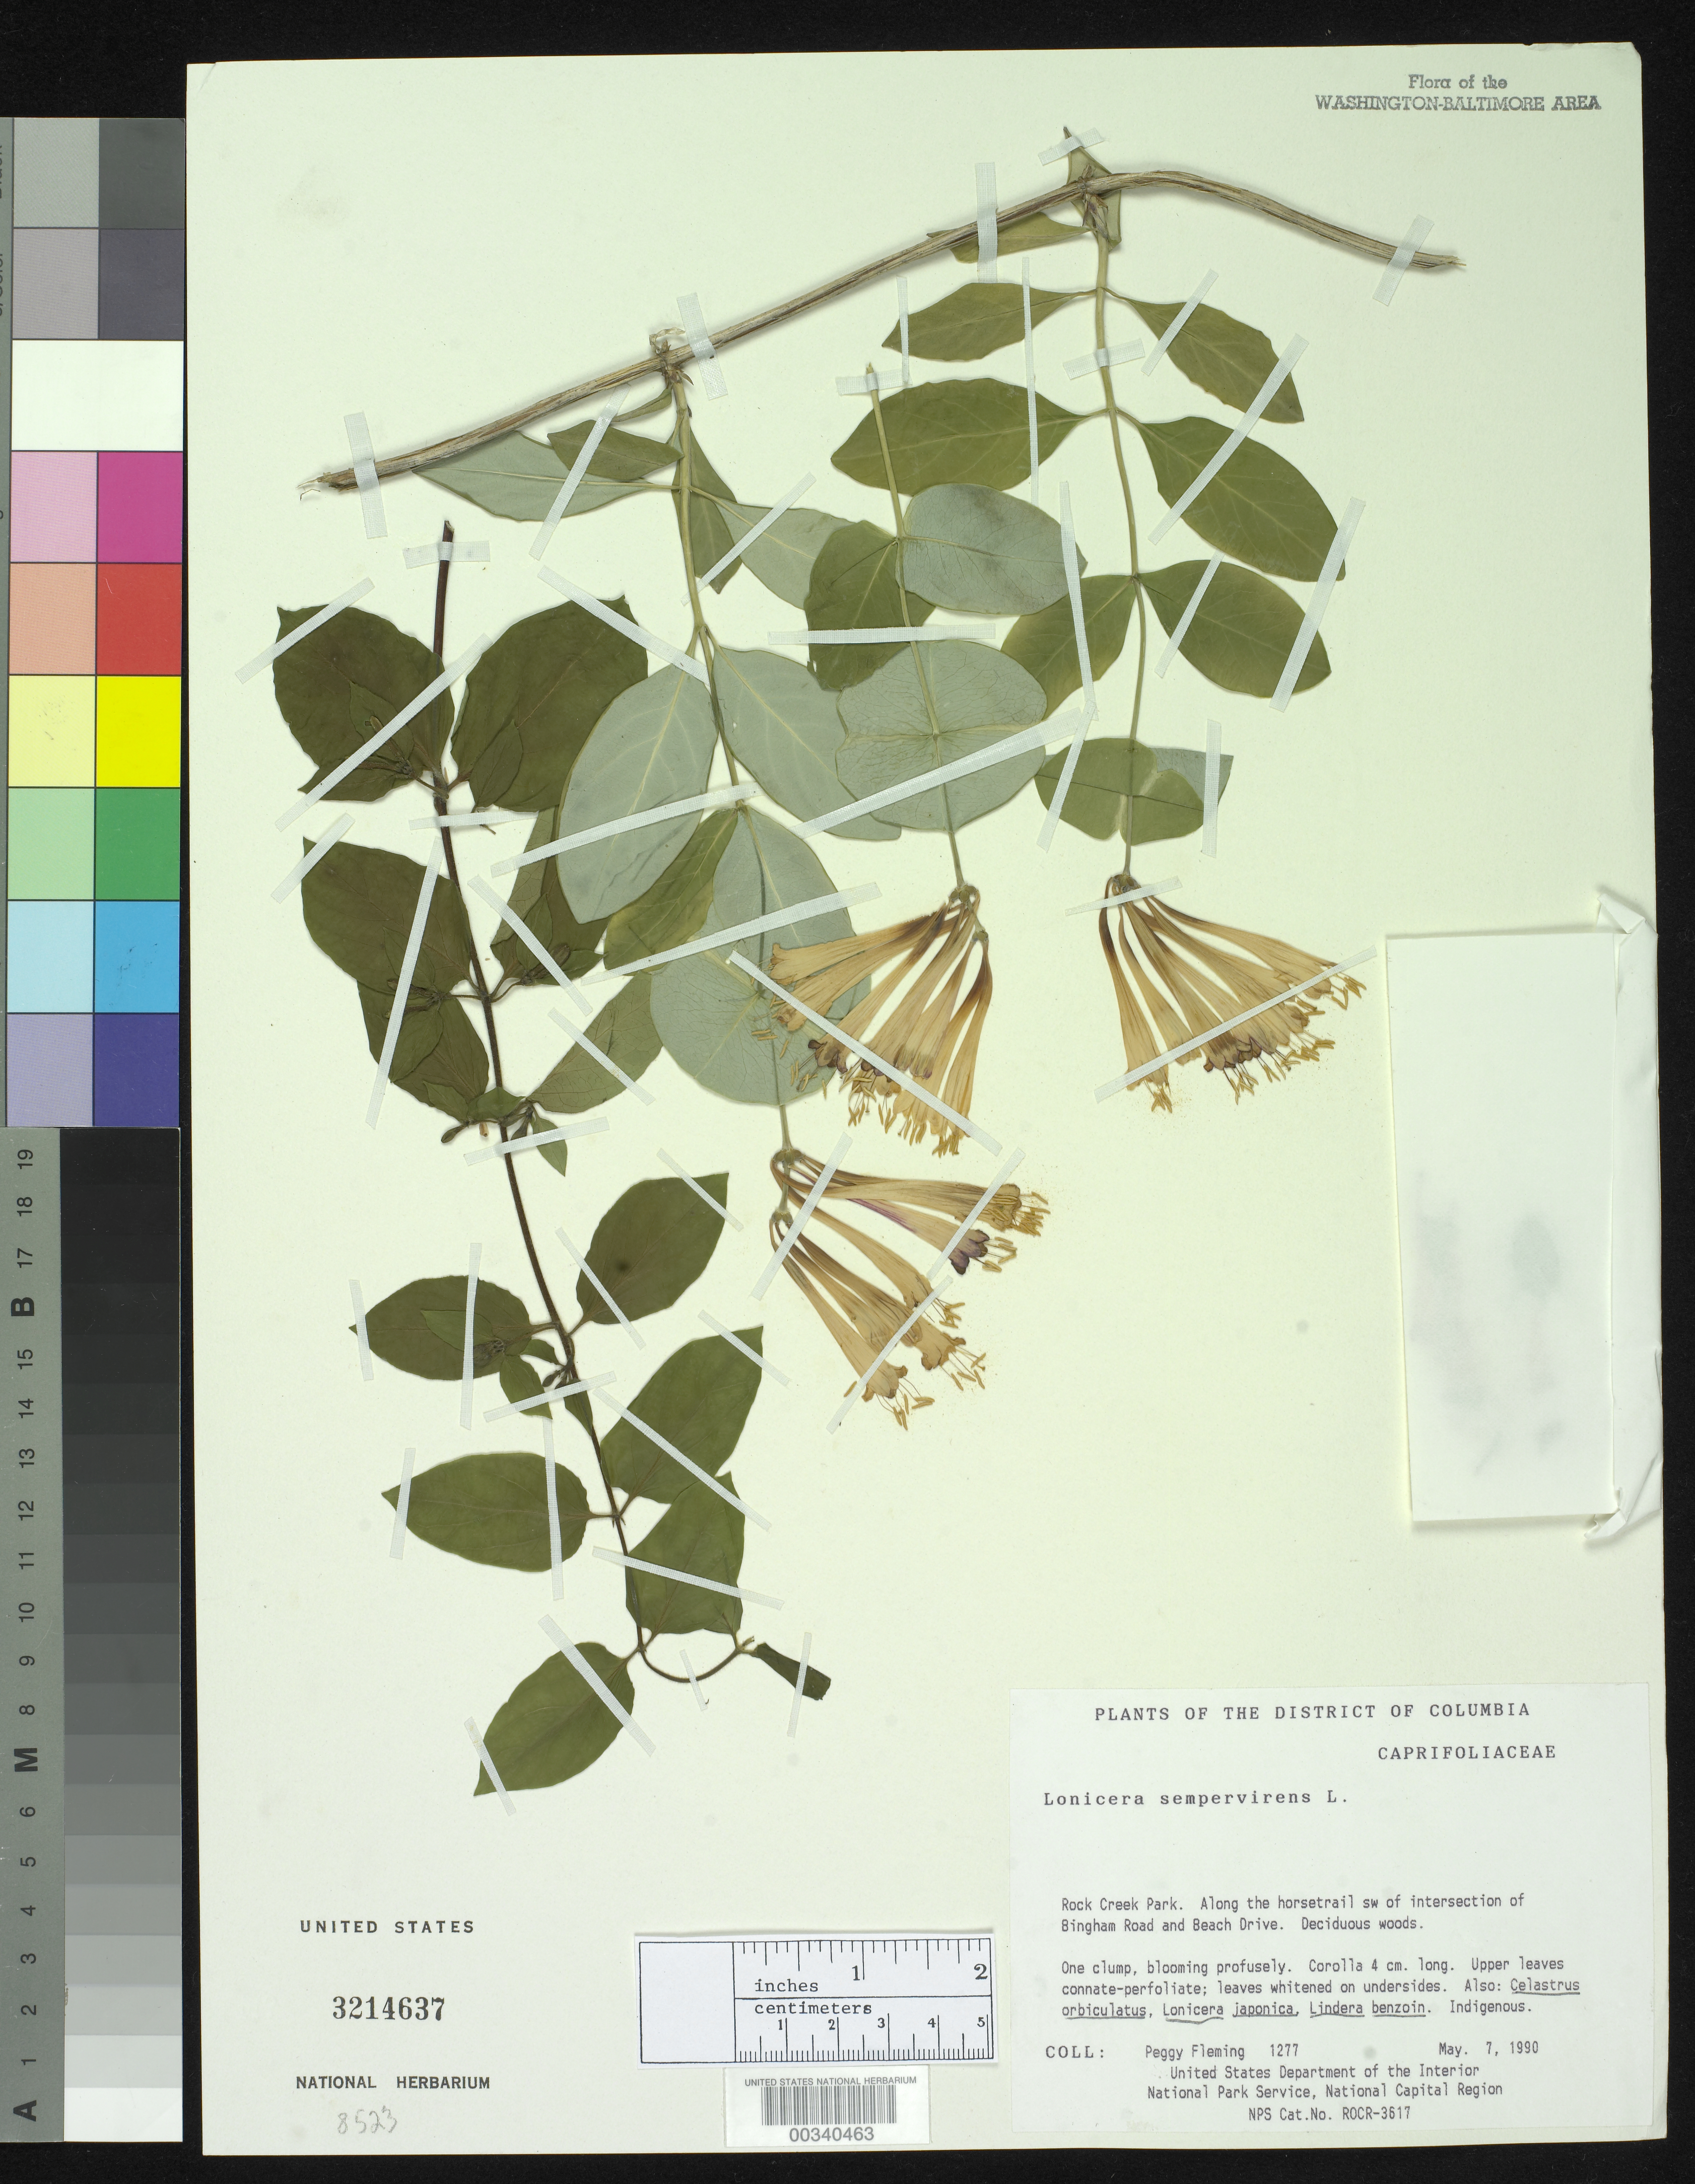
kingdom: Plantae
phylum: Tracheophyta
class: Magnoliopsida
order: Dipsacales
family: Caprifoliaceae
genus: Lonicera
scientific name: Lonicera sempervirens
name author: L.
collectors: P. Fleming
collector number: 1277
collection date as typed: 07 May 1990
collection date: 1990-05-07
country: United States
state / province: District of Columbia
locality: Rock Creek Park, along horsetrail SW of intersection of Bingham Road and Beach Dr Rock Creek Park & vicinity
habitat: Deciduous woods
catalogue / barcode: US 3214637